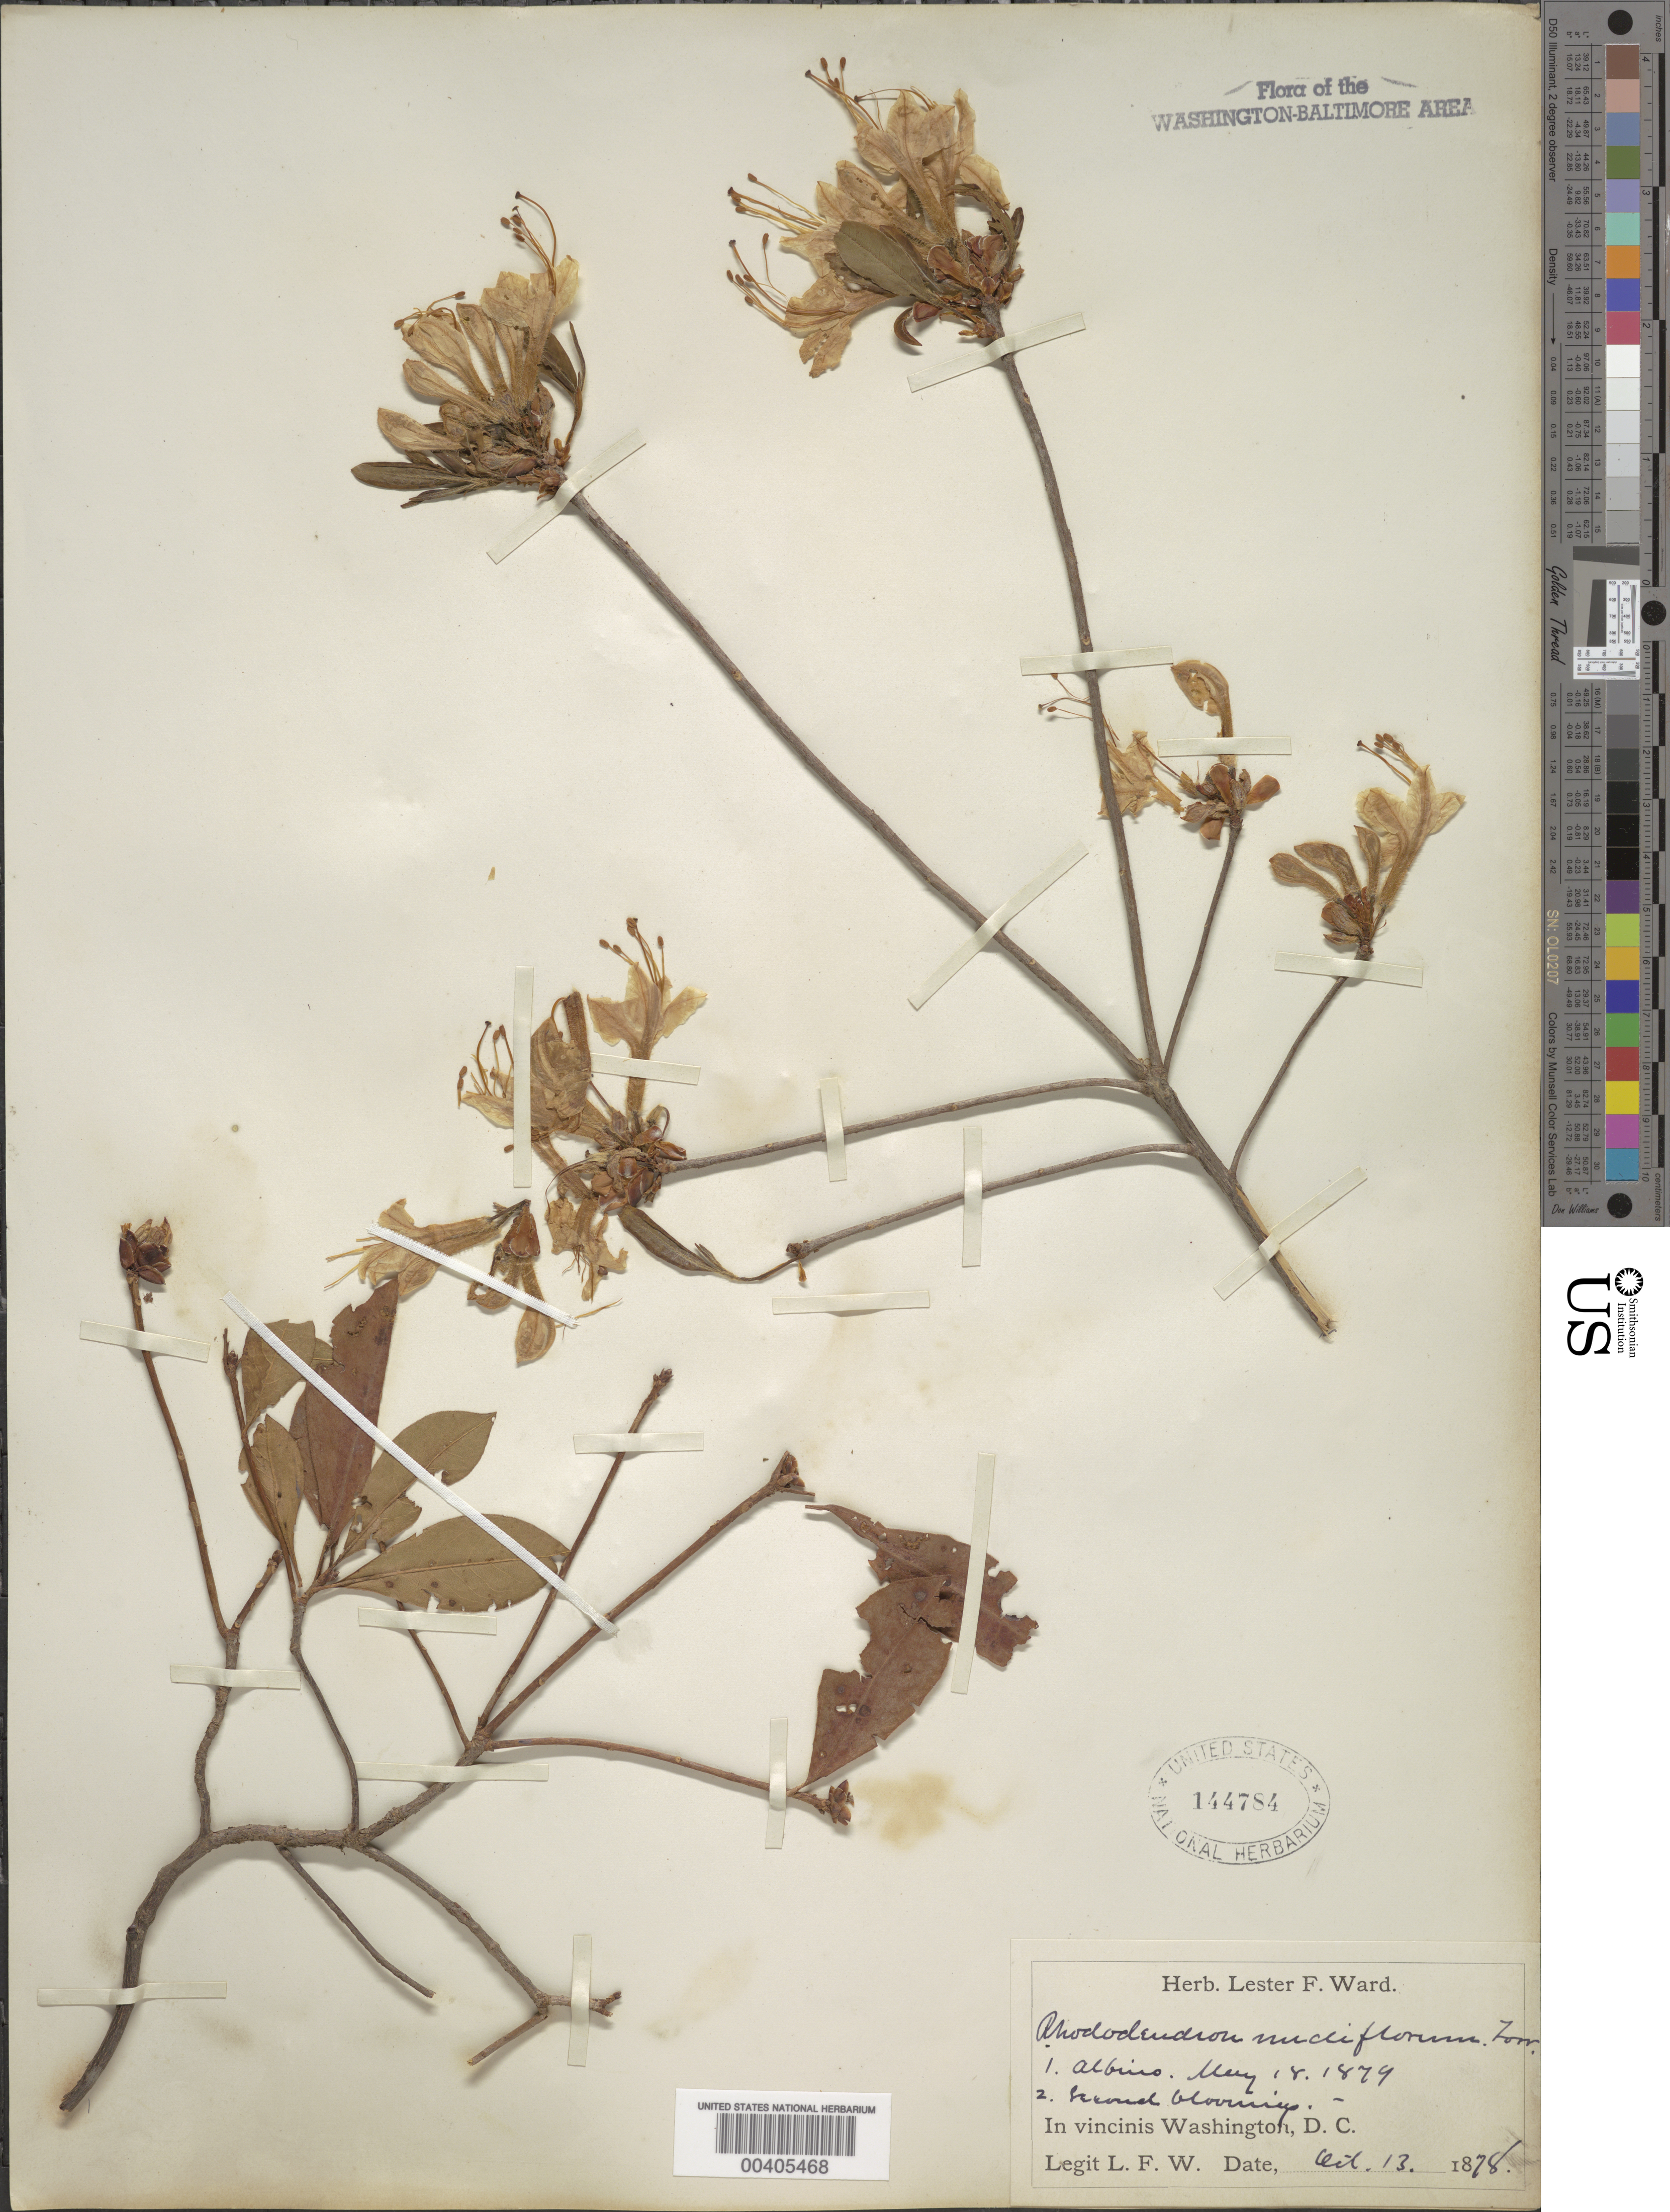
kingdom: Plantae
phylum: Tracheophyta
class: Magnoliopsida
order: Ericales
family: Ericaceae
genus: Rhododendron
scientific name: Rhododendron periclymenoides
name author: (Michx.) Shinners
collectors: L. F. Ward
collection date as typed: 13 Oct 1878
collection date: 1878-10-13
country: United States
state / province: District of Columbia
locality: Washington DC Area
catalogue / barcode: US 144784